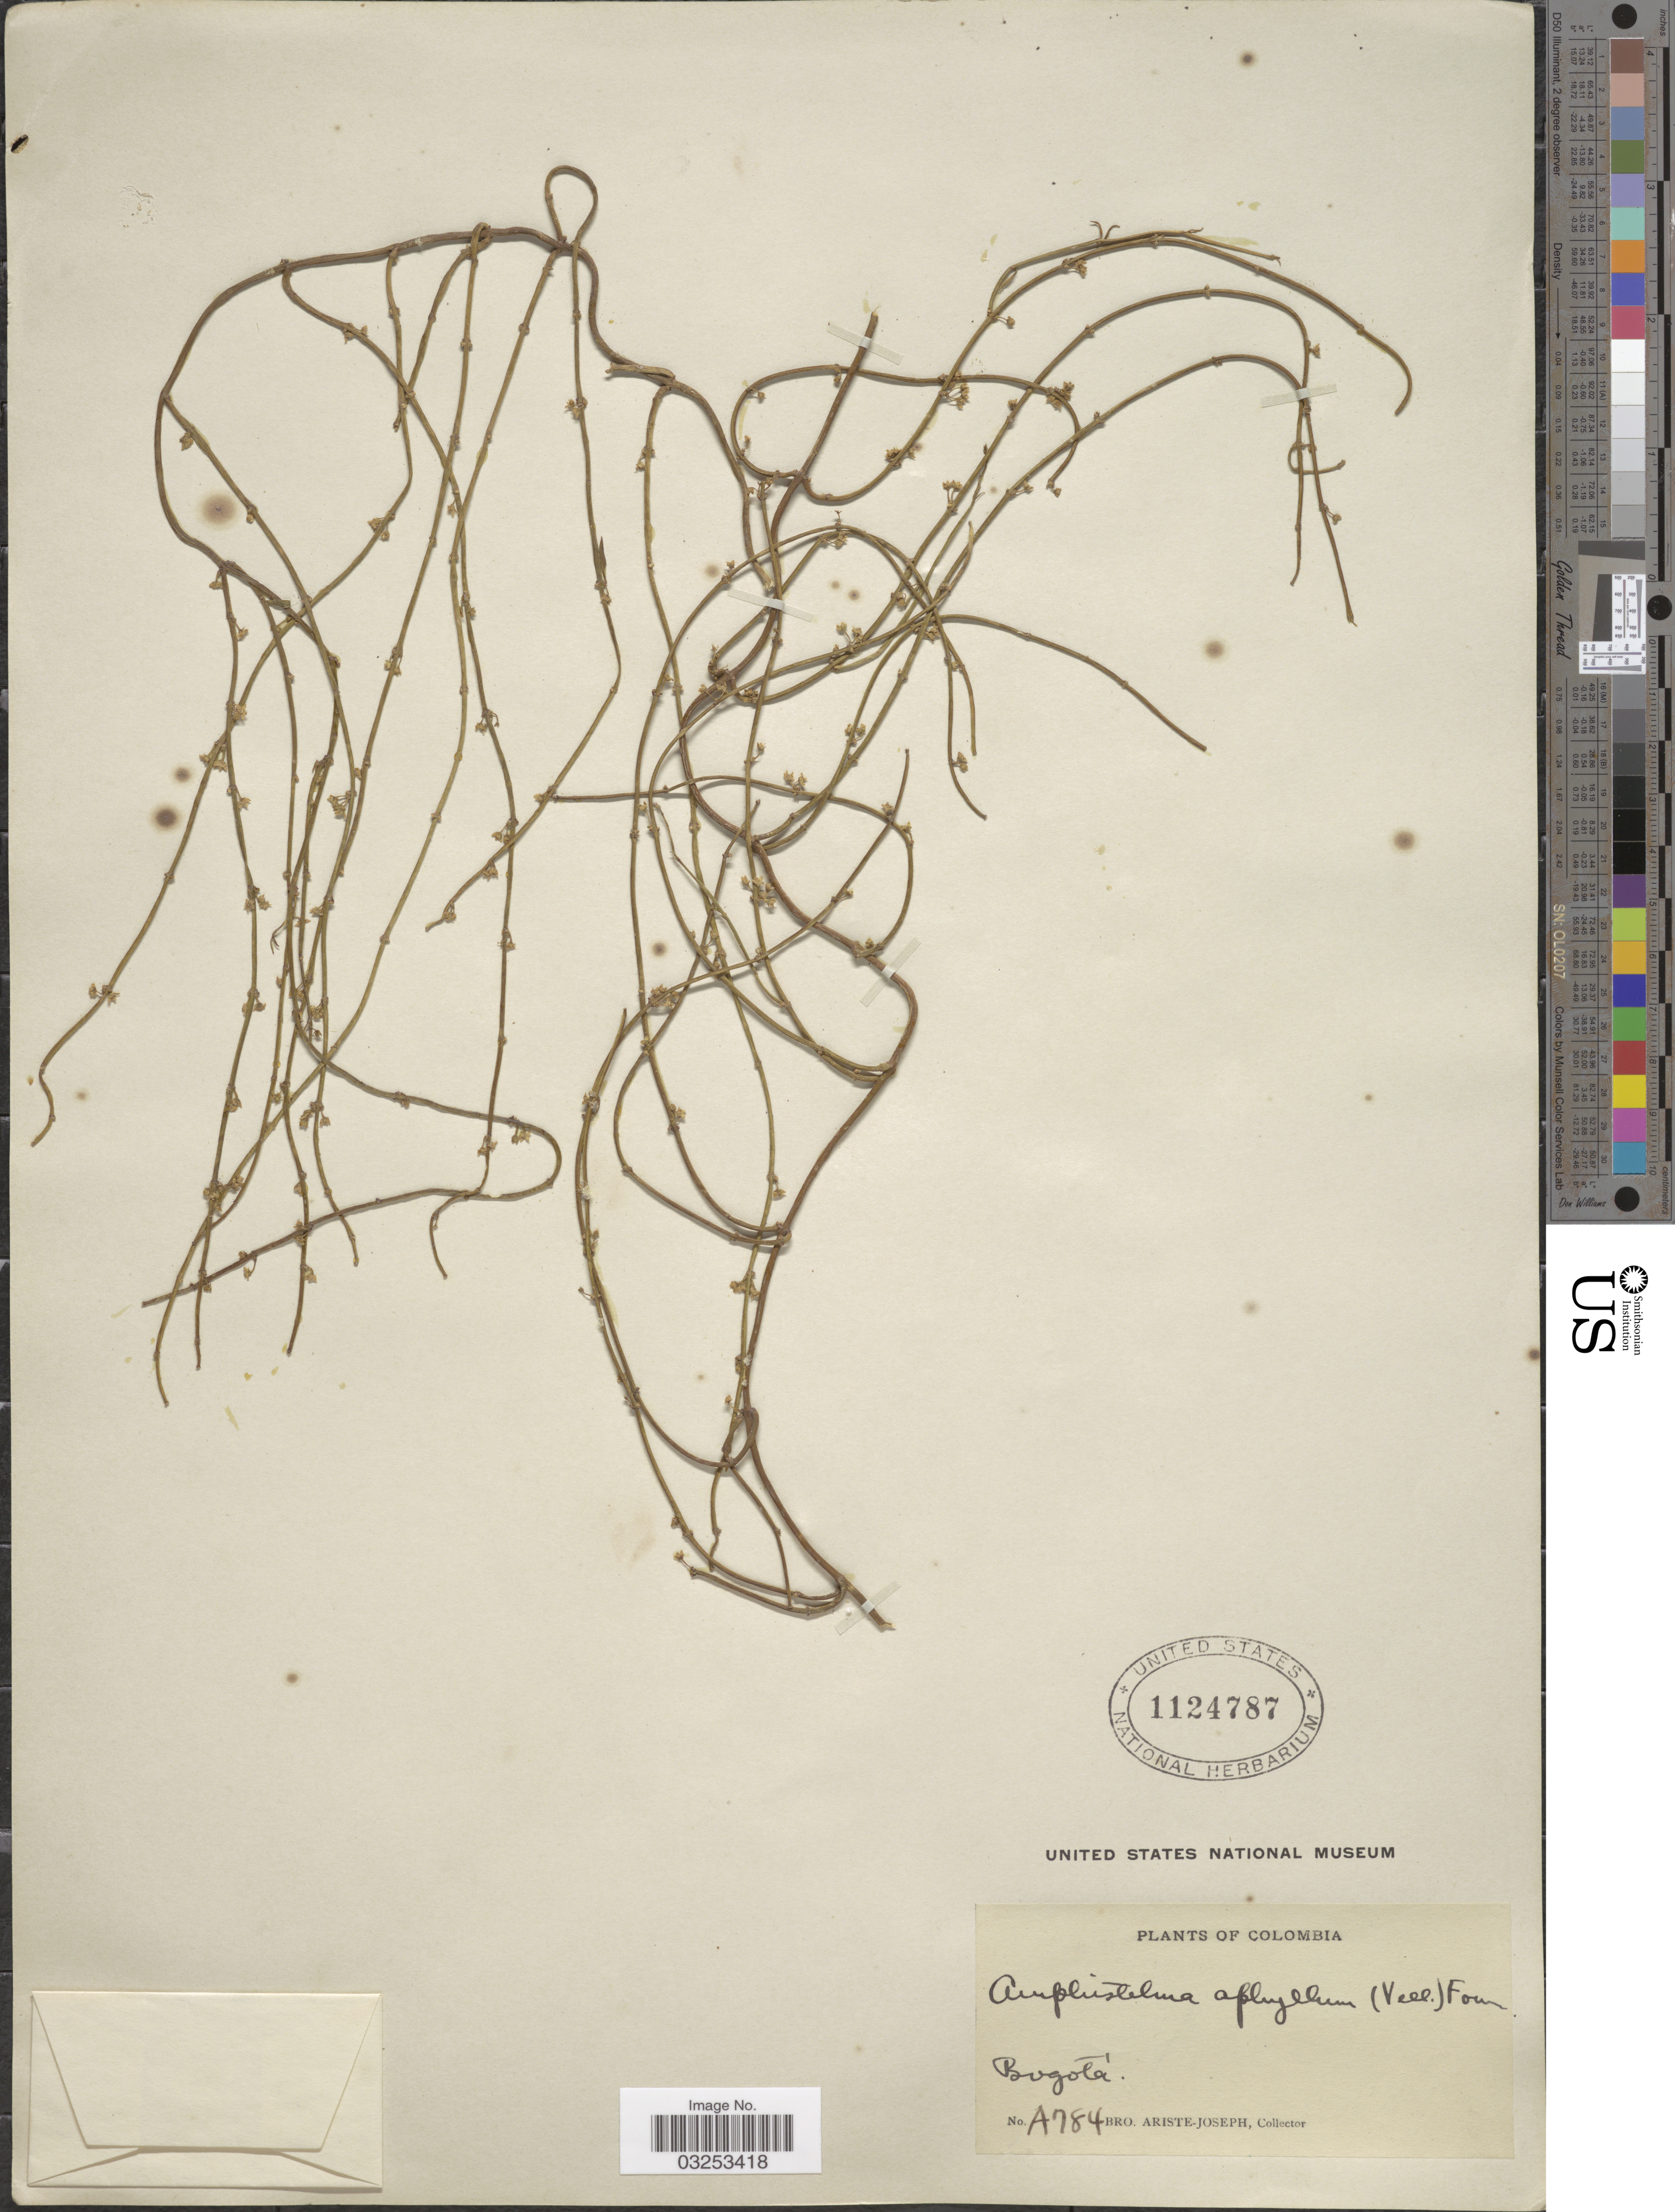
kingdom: Plantae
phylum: Tracheophyta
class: Magnoliopsida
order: Gentianales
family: Apocynaceae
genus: Orthosia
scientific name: Orthosia stenophylla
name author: Schltr.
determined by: Liede-Schumann, Sigrid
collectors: Bro. Ariste-Joseph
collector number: A784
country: Colombia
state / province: Bogota D.C.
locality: Bogotá.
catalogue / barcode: US 1124787